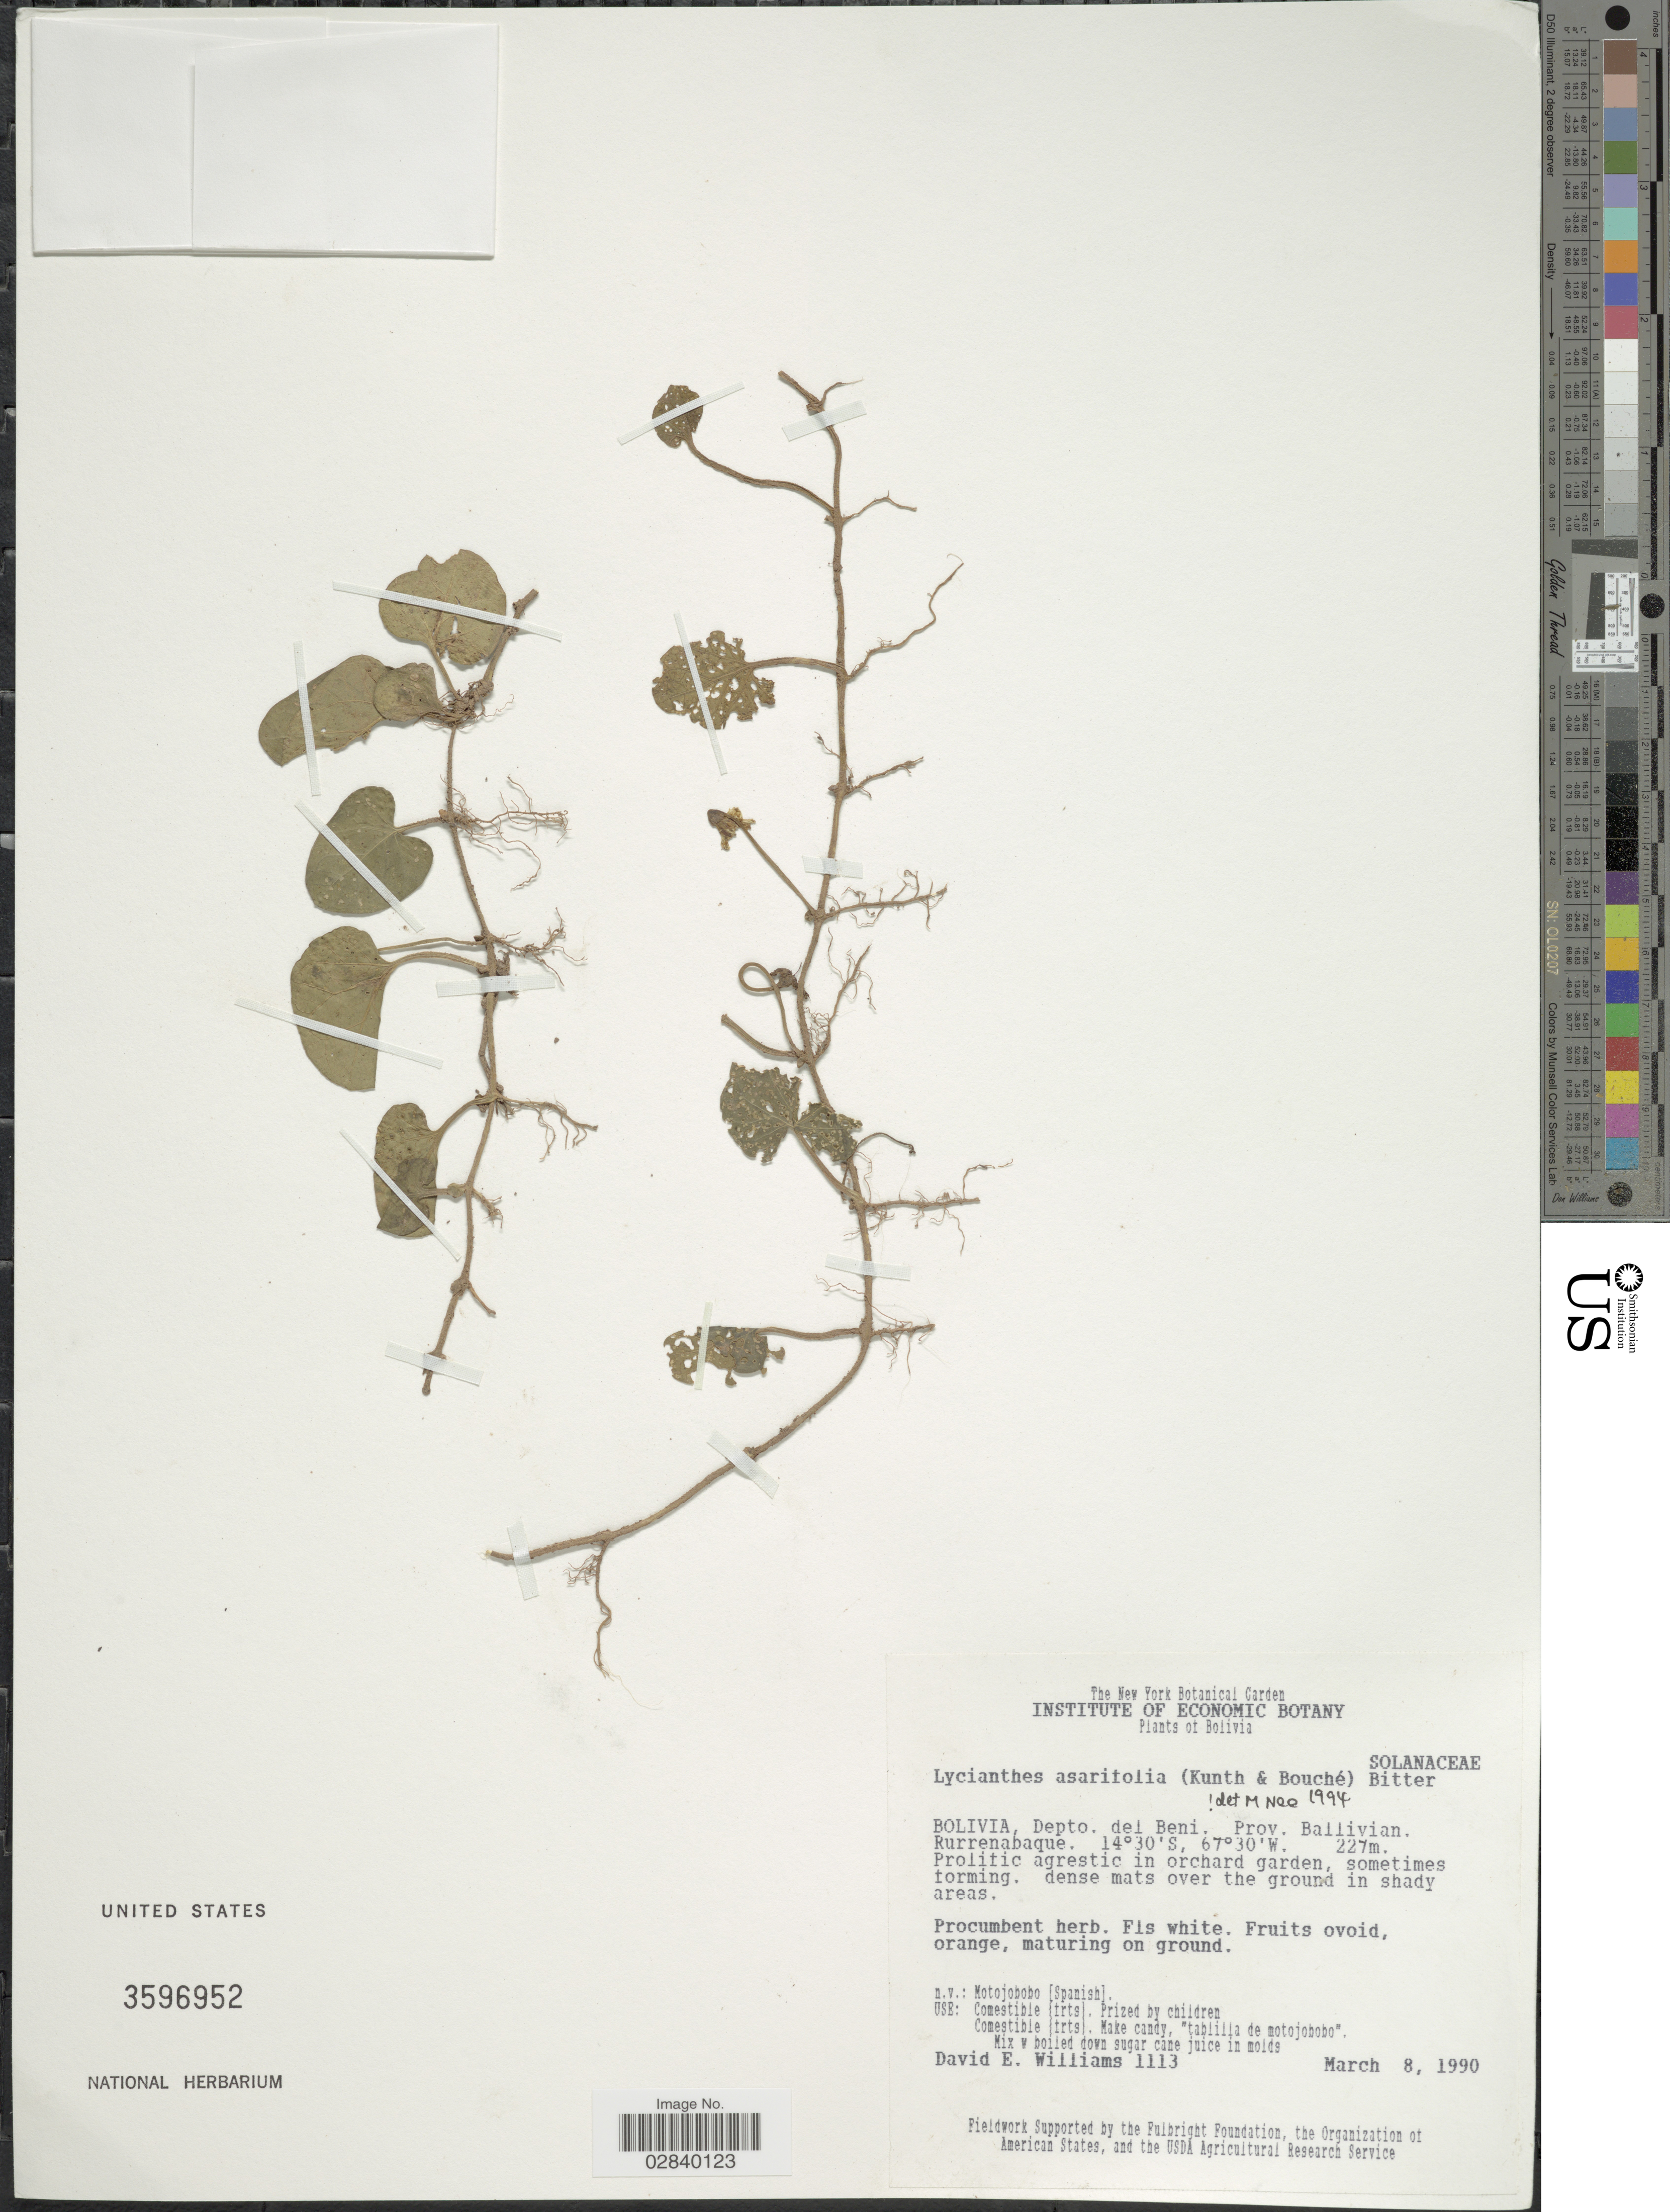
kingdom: Plantae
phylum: Tracheophyta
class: Magnoliopsida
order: Solanales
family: Solanaceae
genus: Lycianthes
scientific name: Lycianthes asarifolia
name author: (Kunth & C.D. Bouché) Bitter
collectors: D. E. Williams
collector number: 1113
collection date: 1990-03-08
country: Bolivia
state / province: Beni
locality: Depto. del Beni. Prov. Ballivian. Rurrenabaque.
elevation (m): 227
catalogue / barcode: US 3596952